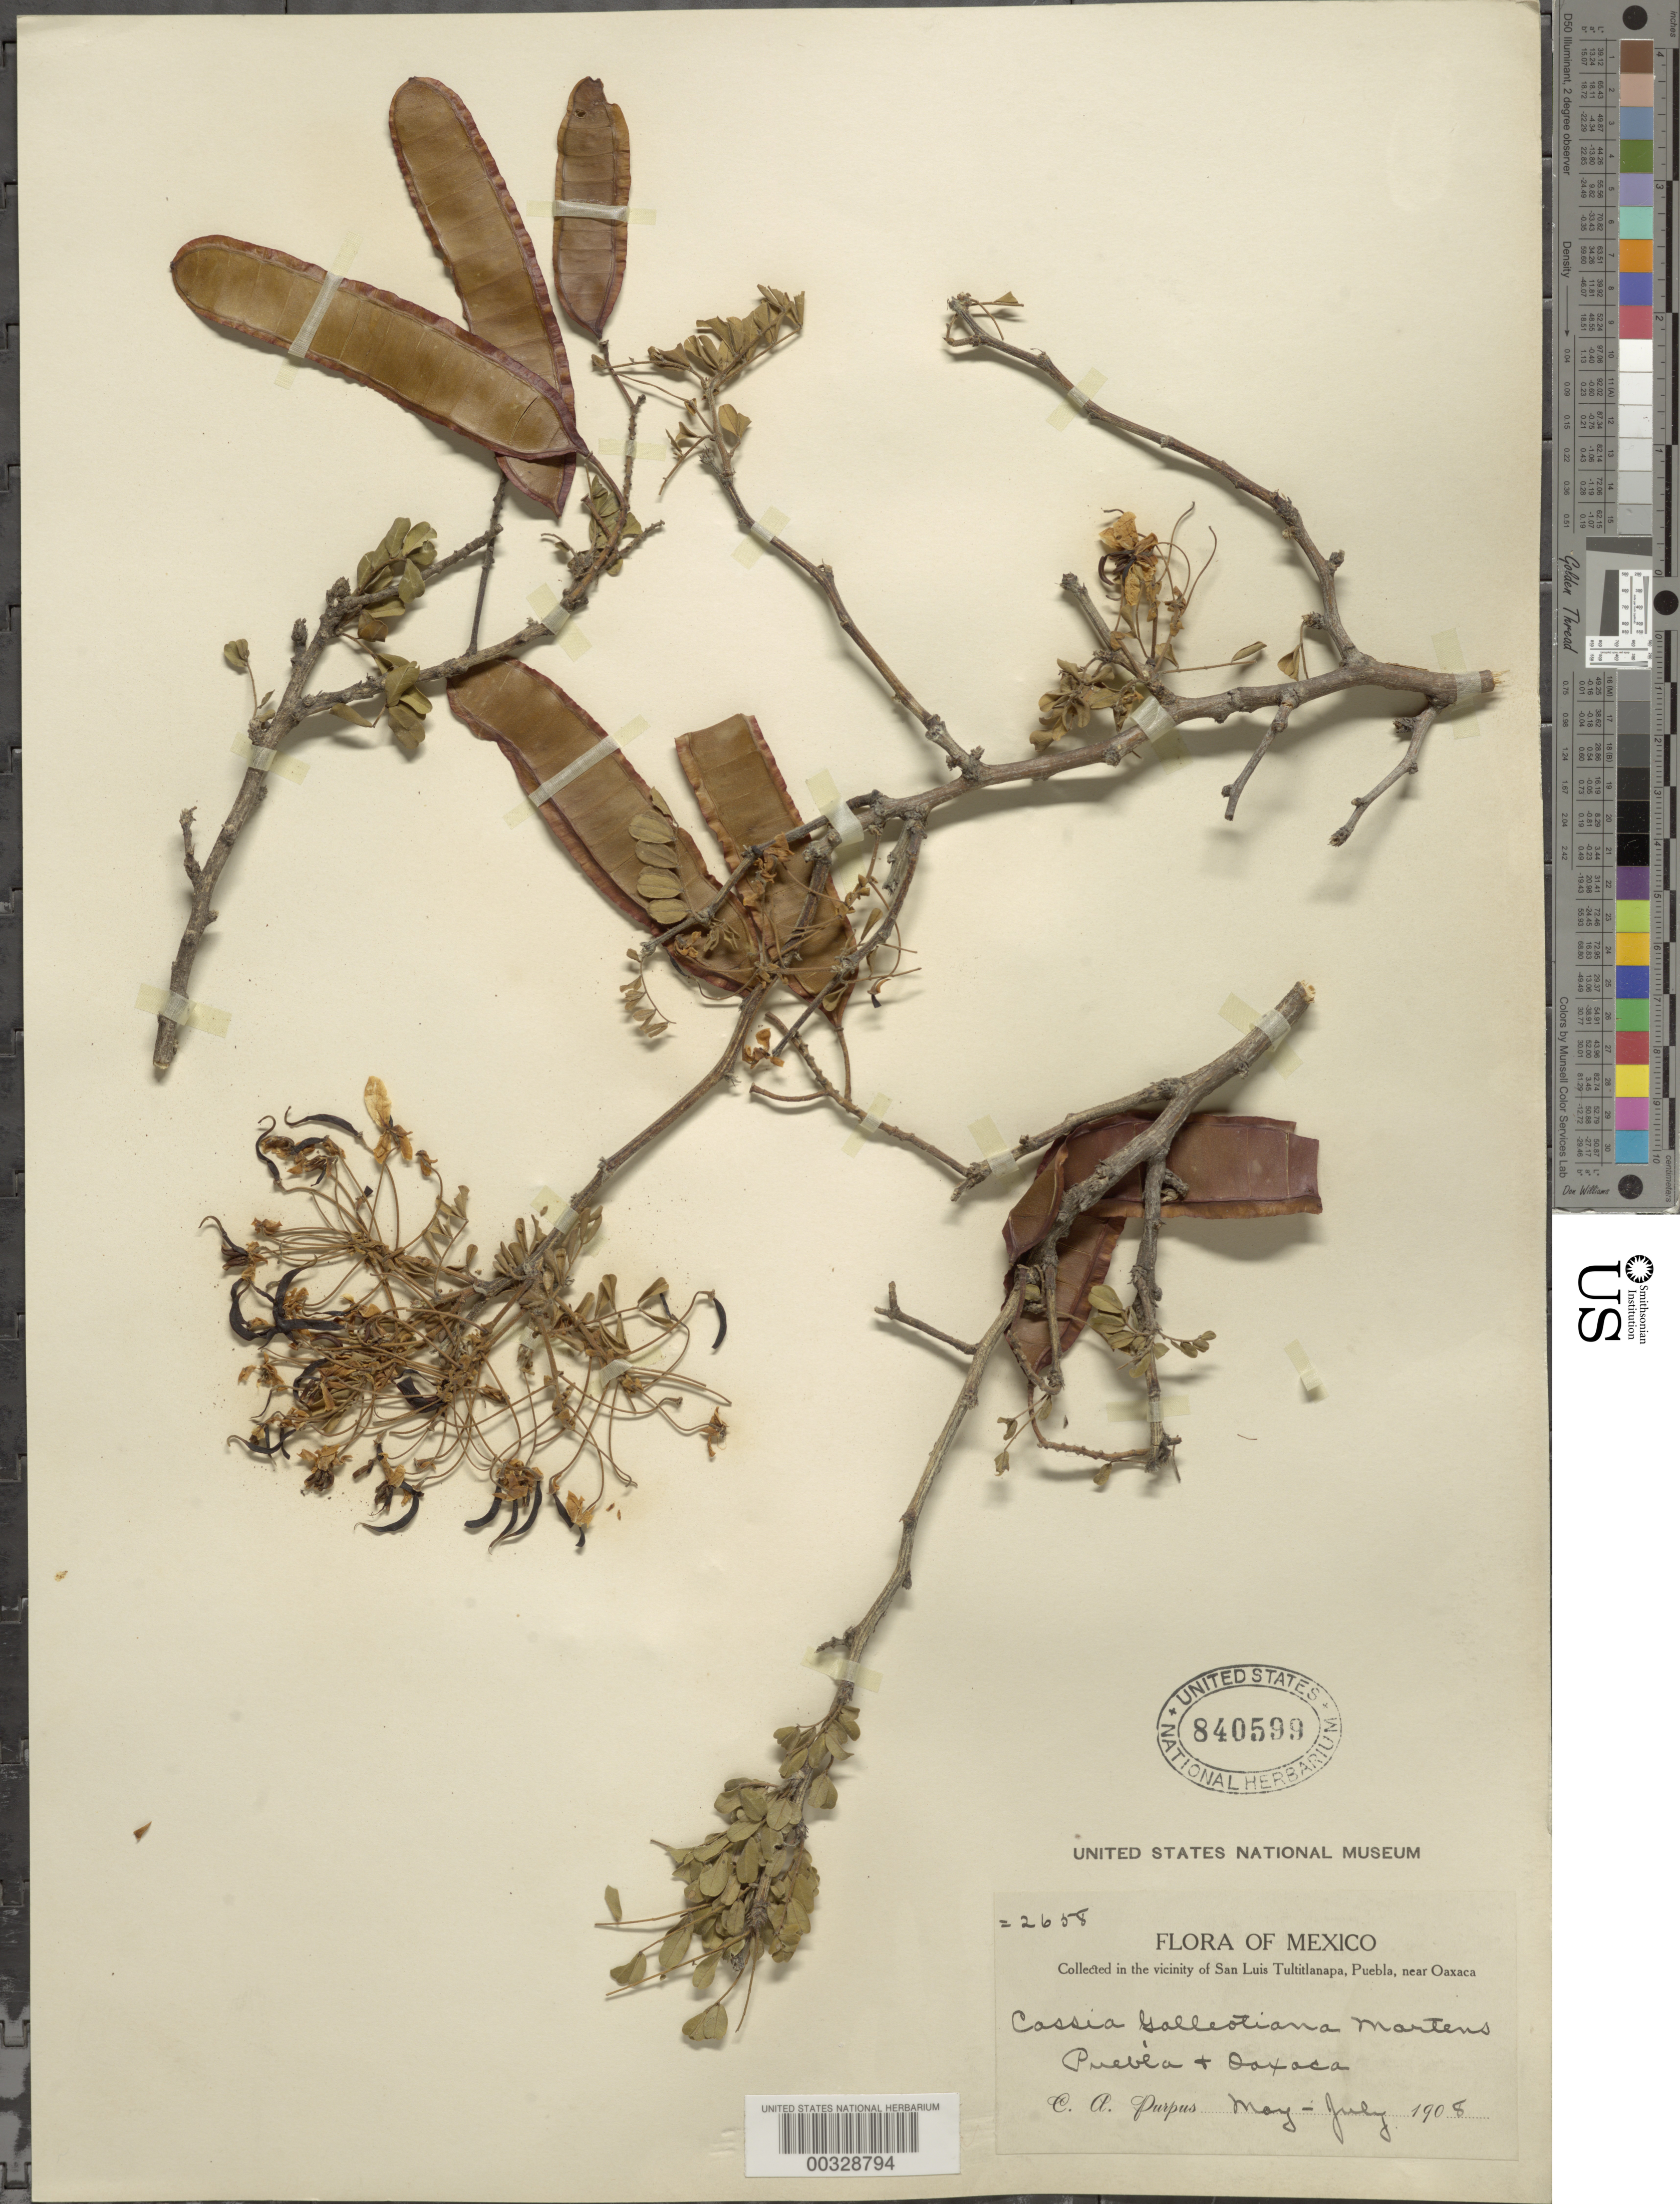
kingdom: Plantae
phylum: Tracheophyta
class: Magnoliopsida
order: Fabales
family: Fabaceae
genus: Senna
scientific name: Senna galeottiana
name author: (M. Martens) H.S. Irwin & Barneby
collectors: C. A. Purpus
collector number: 2658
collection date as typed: May 1908 to -- Jul 1908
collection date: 1908-05/1908-07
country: Mexico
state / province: Puebla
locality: In the vicinity of San Luis tultitlanapa, near Oaxaca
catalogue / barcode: US 840599